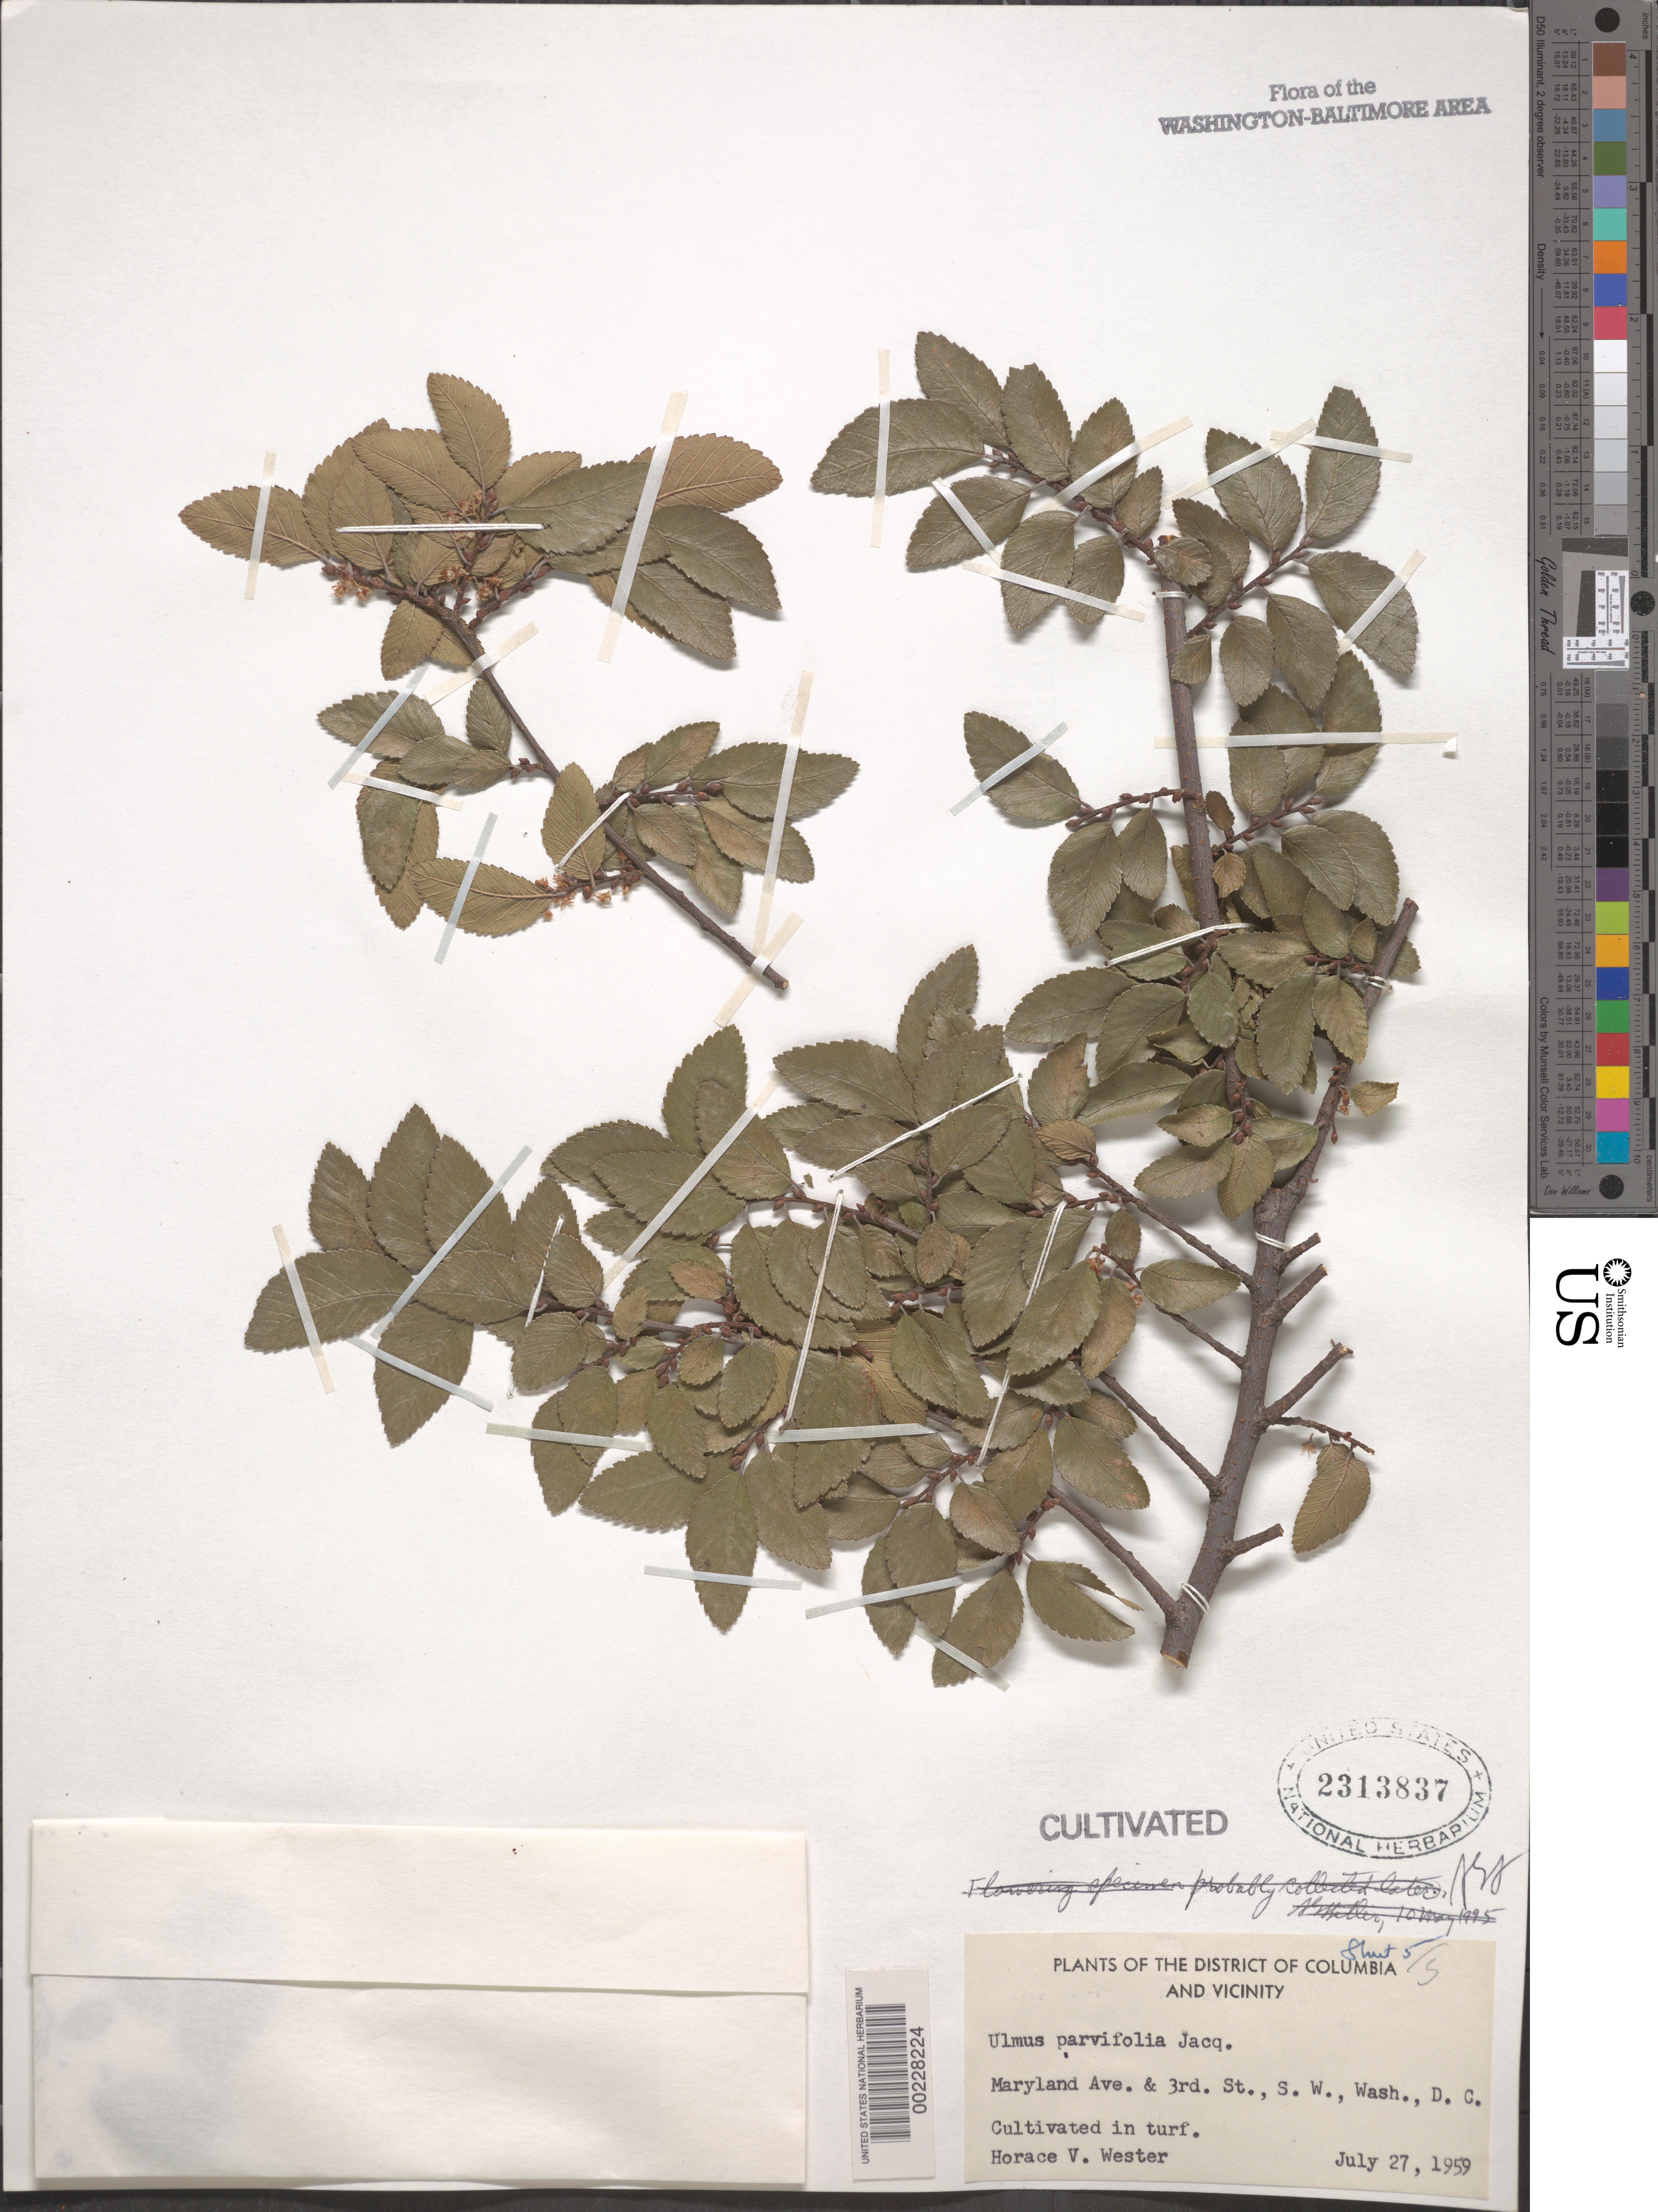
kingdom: Plantae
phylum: Tracheophyta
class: Magnoliopsida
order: Rosales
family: Ulmaceae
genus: Ulmus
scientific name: Ulmus parvifolia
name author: Jacq.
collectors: H. Wester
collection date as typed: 27 Jul 1959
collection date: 1959-07-27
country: United States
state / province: District of Columbia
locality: Maryland Ave & 3rd St SW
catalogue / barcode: US 2313837